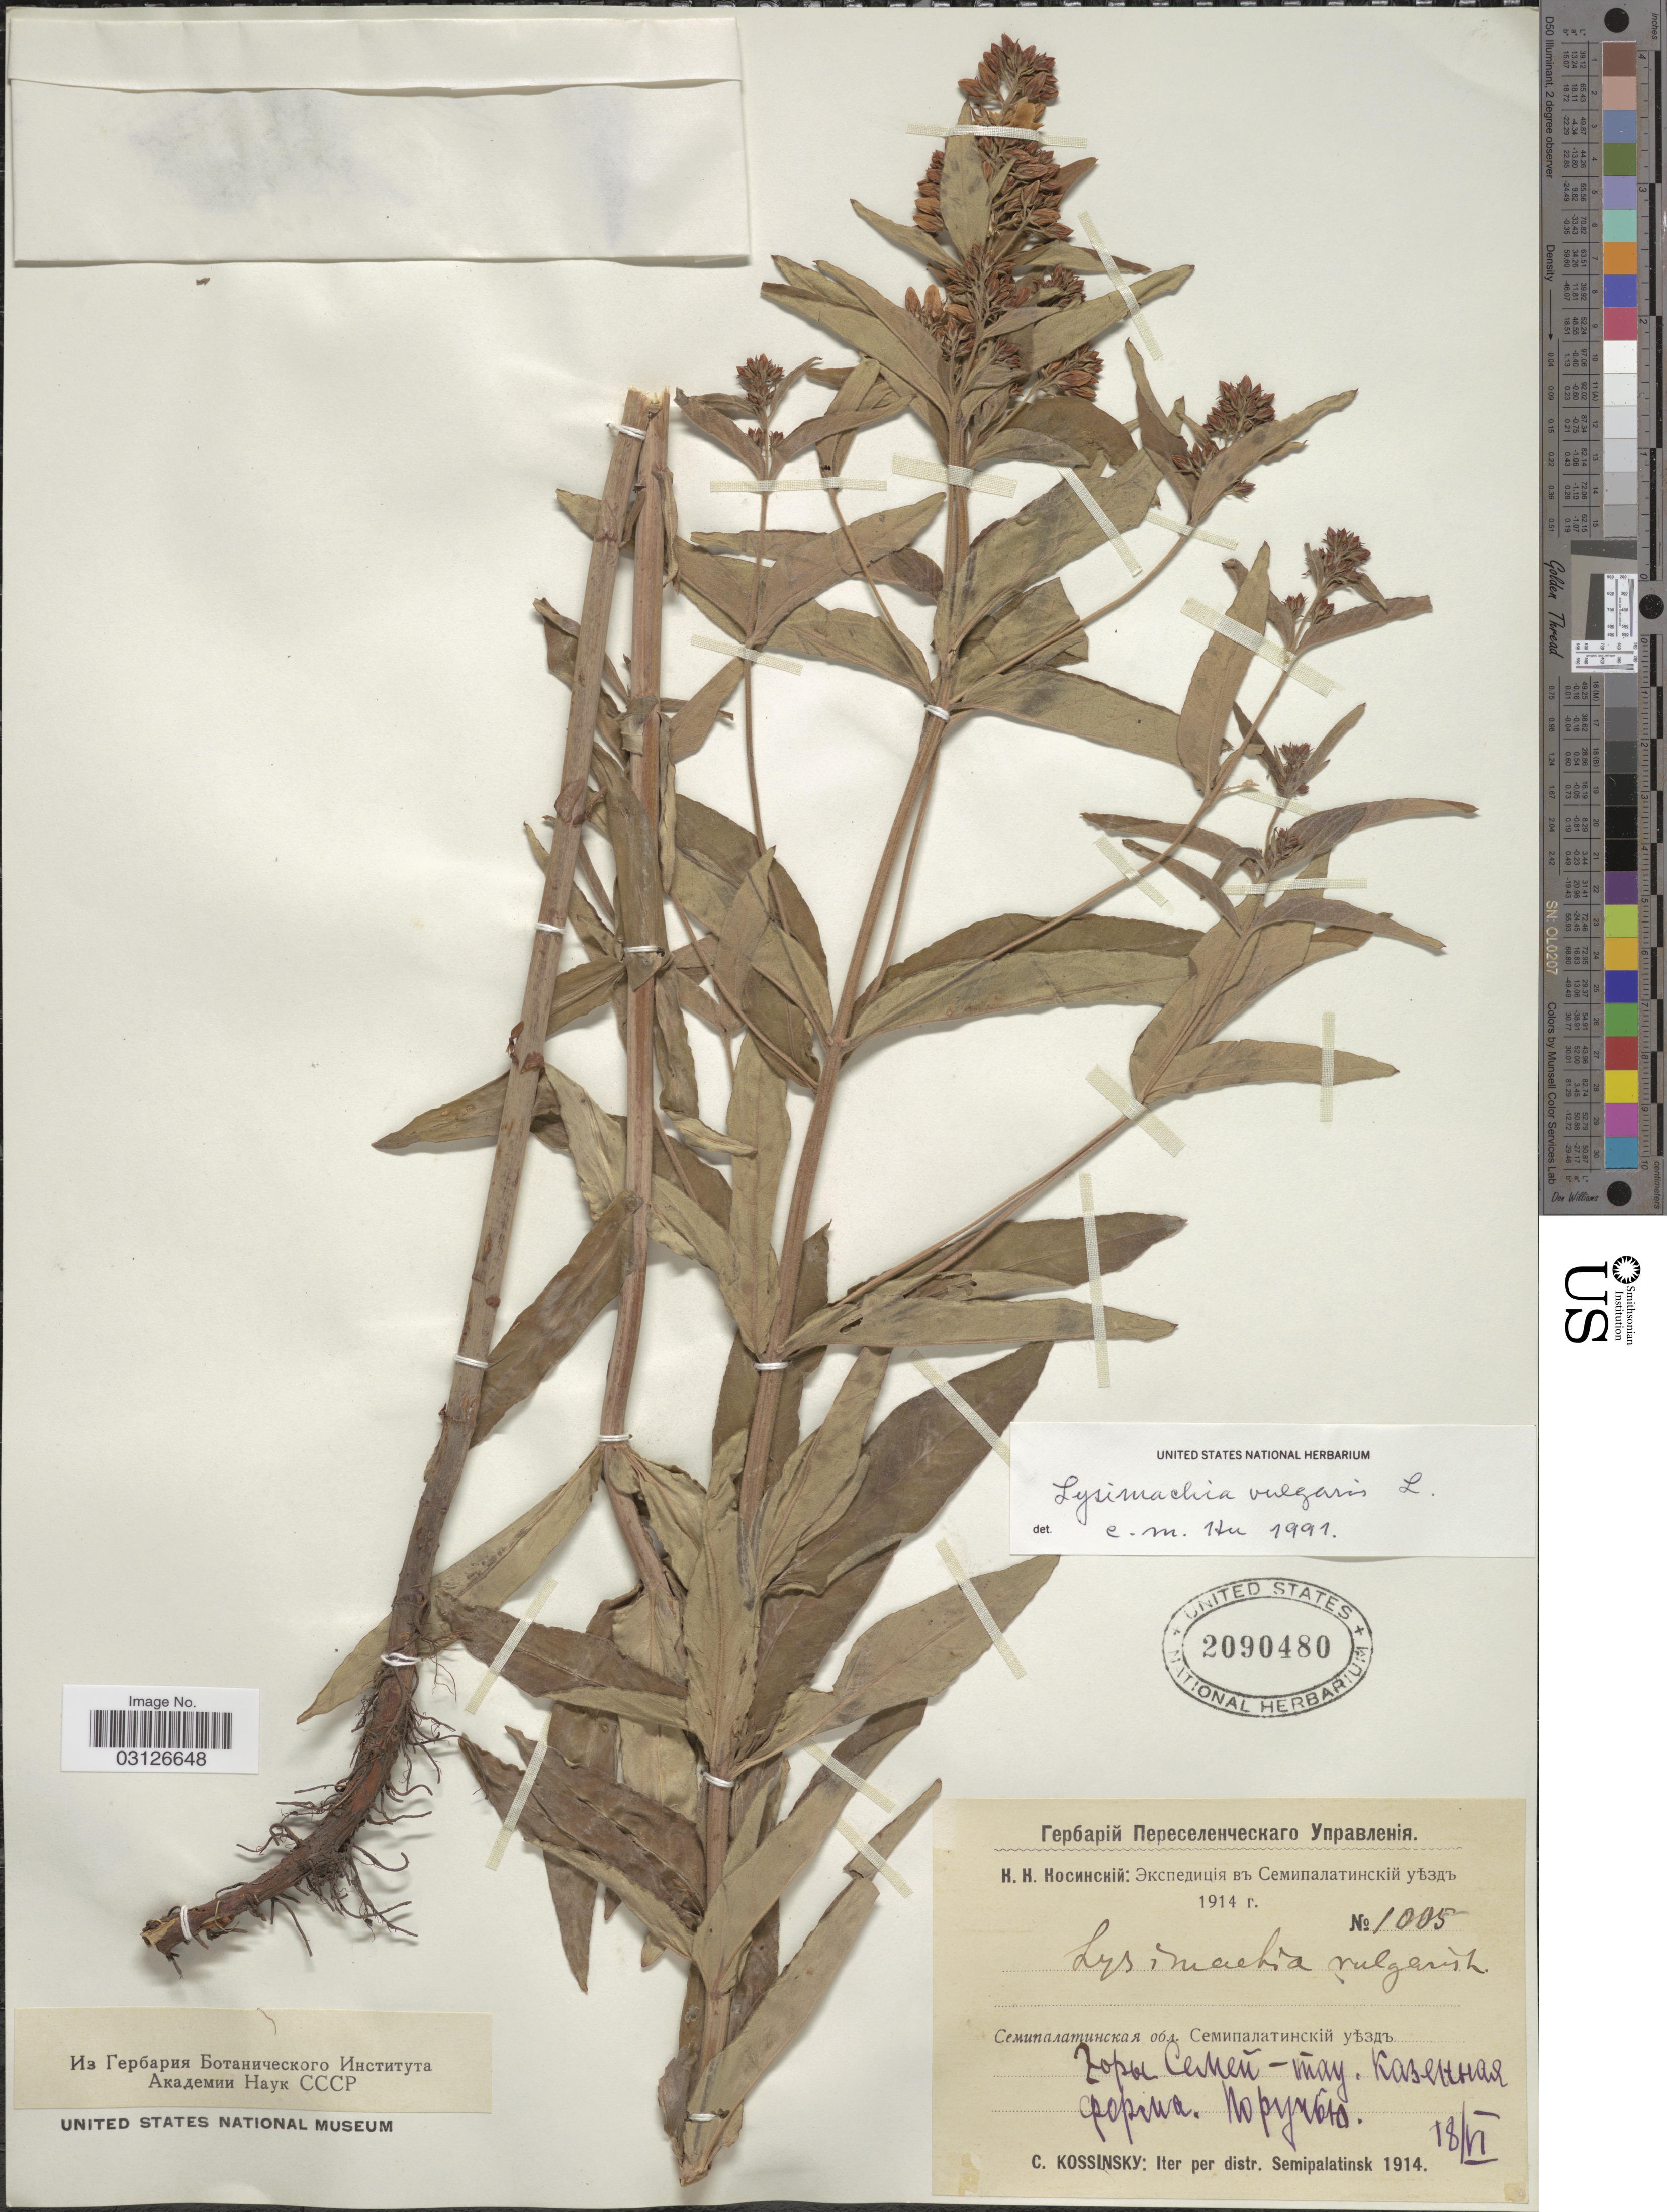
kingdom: Plantae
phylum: Tracheophyta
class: Magnoliopsida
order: Ericales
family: Primulaceae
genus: Lysimachia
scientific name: Lysimachia vulgaris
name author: L.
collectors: C. Kossinsky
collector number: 1005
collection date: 1914-06-18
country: Kazakhstan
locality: X. Iter per distr. Semipalatinsk.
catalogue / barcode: US 2090480